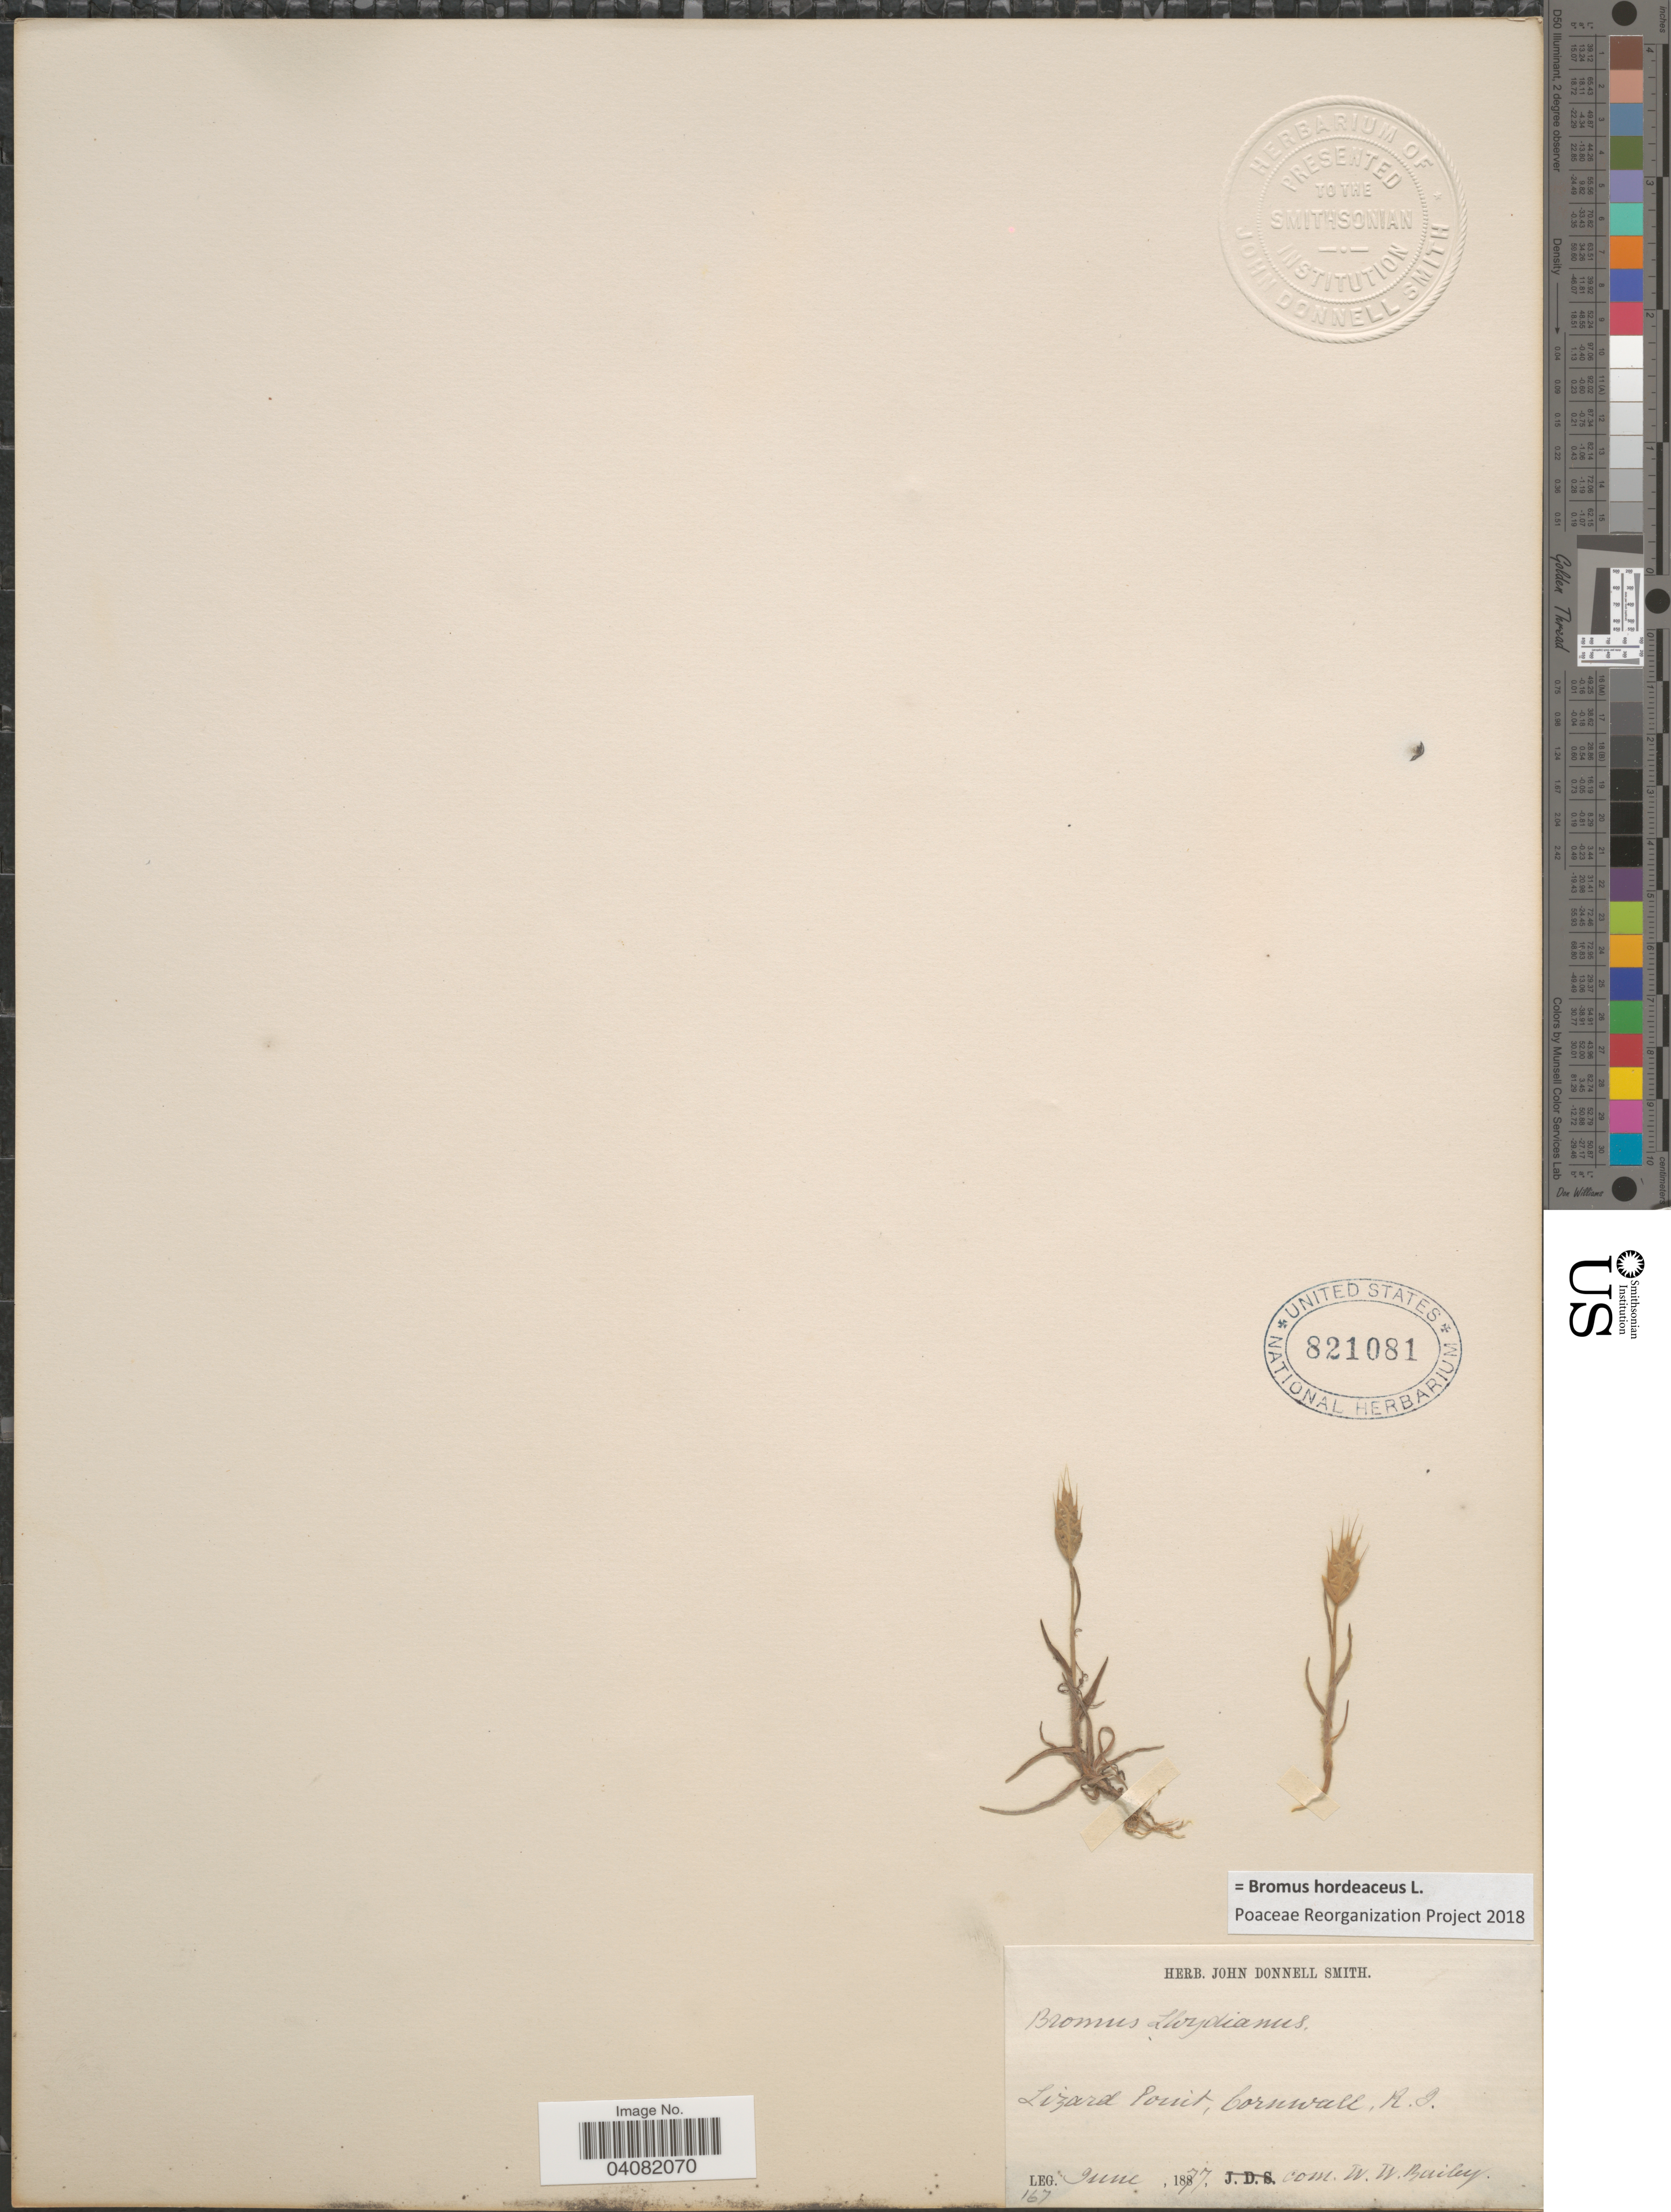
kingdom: Plantae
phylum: Tracheophyta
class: Liliopsida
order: Poales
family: Poaceae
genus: Bromus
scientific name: Bromus hordeaceus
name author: L.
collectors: J. Donnell Smith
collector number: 167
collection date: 1877-06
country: United States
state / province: Rhode Island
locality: Lizard Point, Cornwall.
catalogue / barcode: US 821081